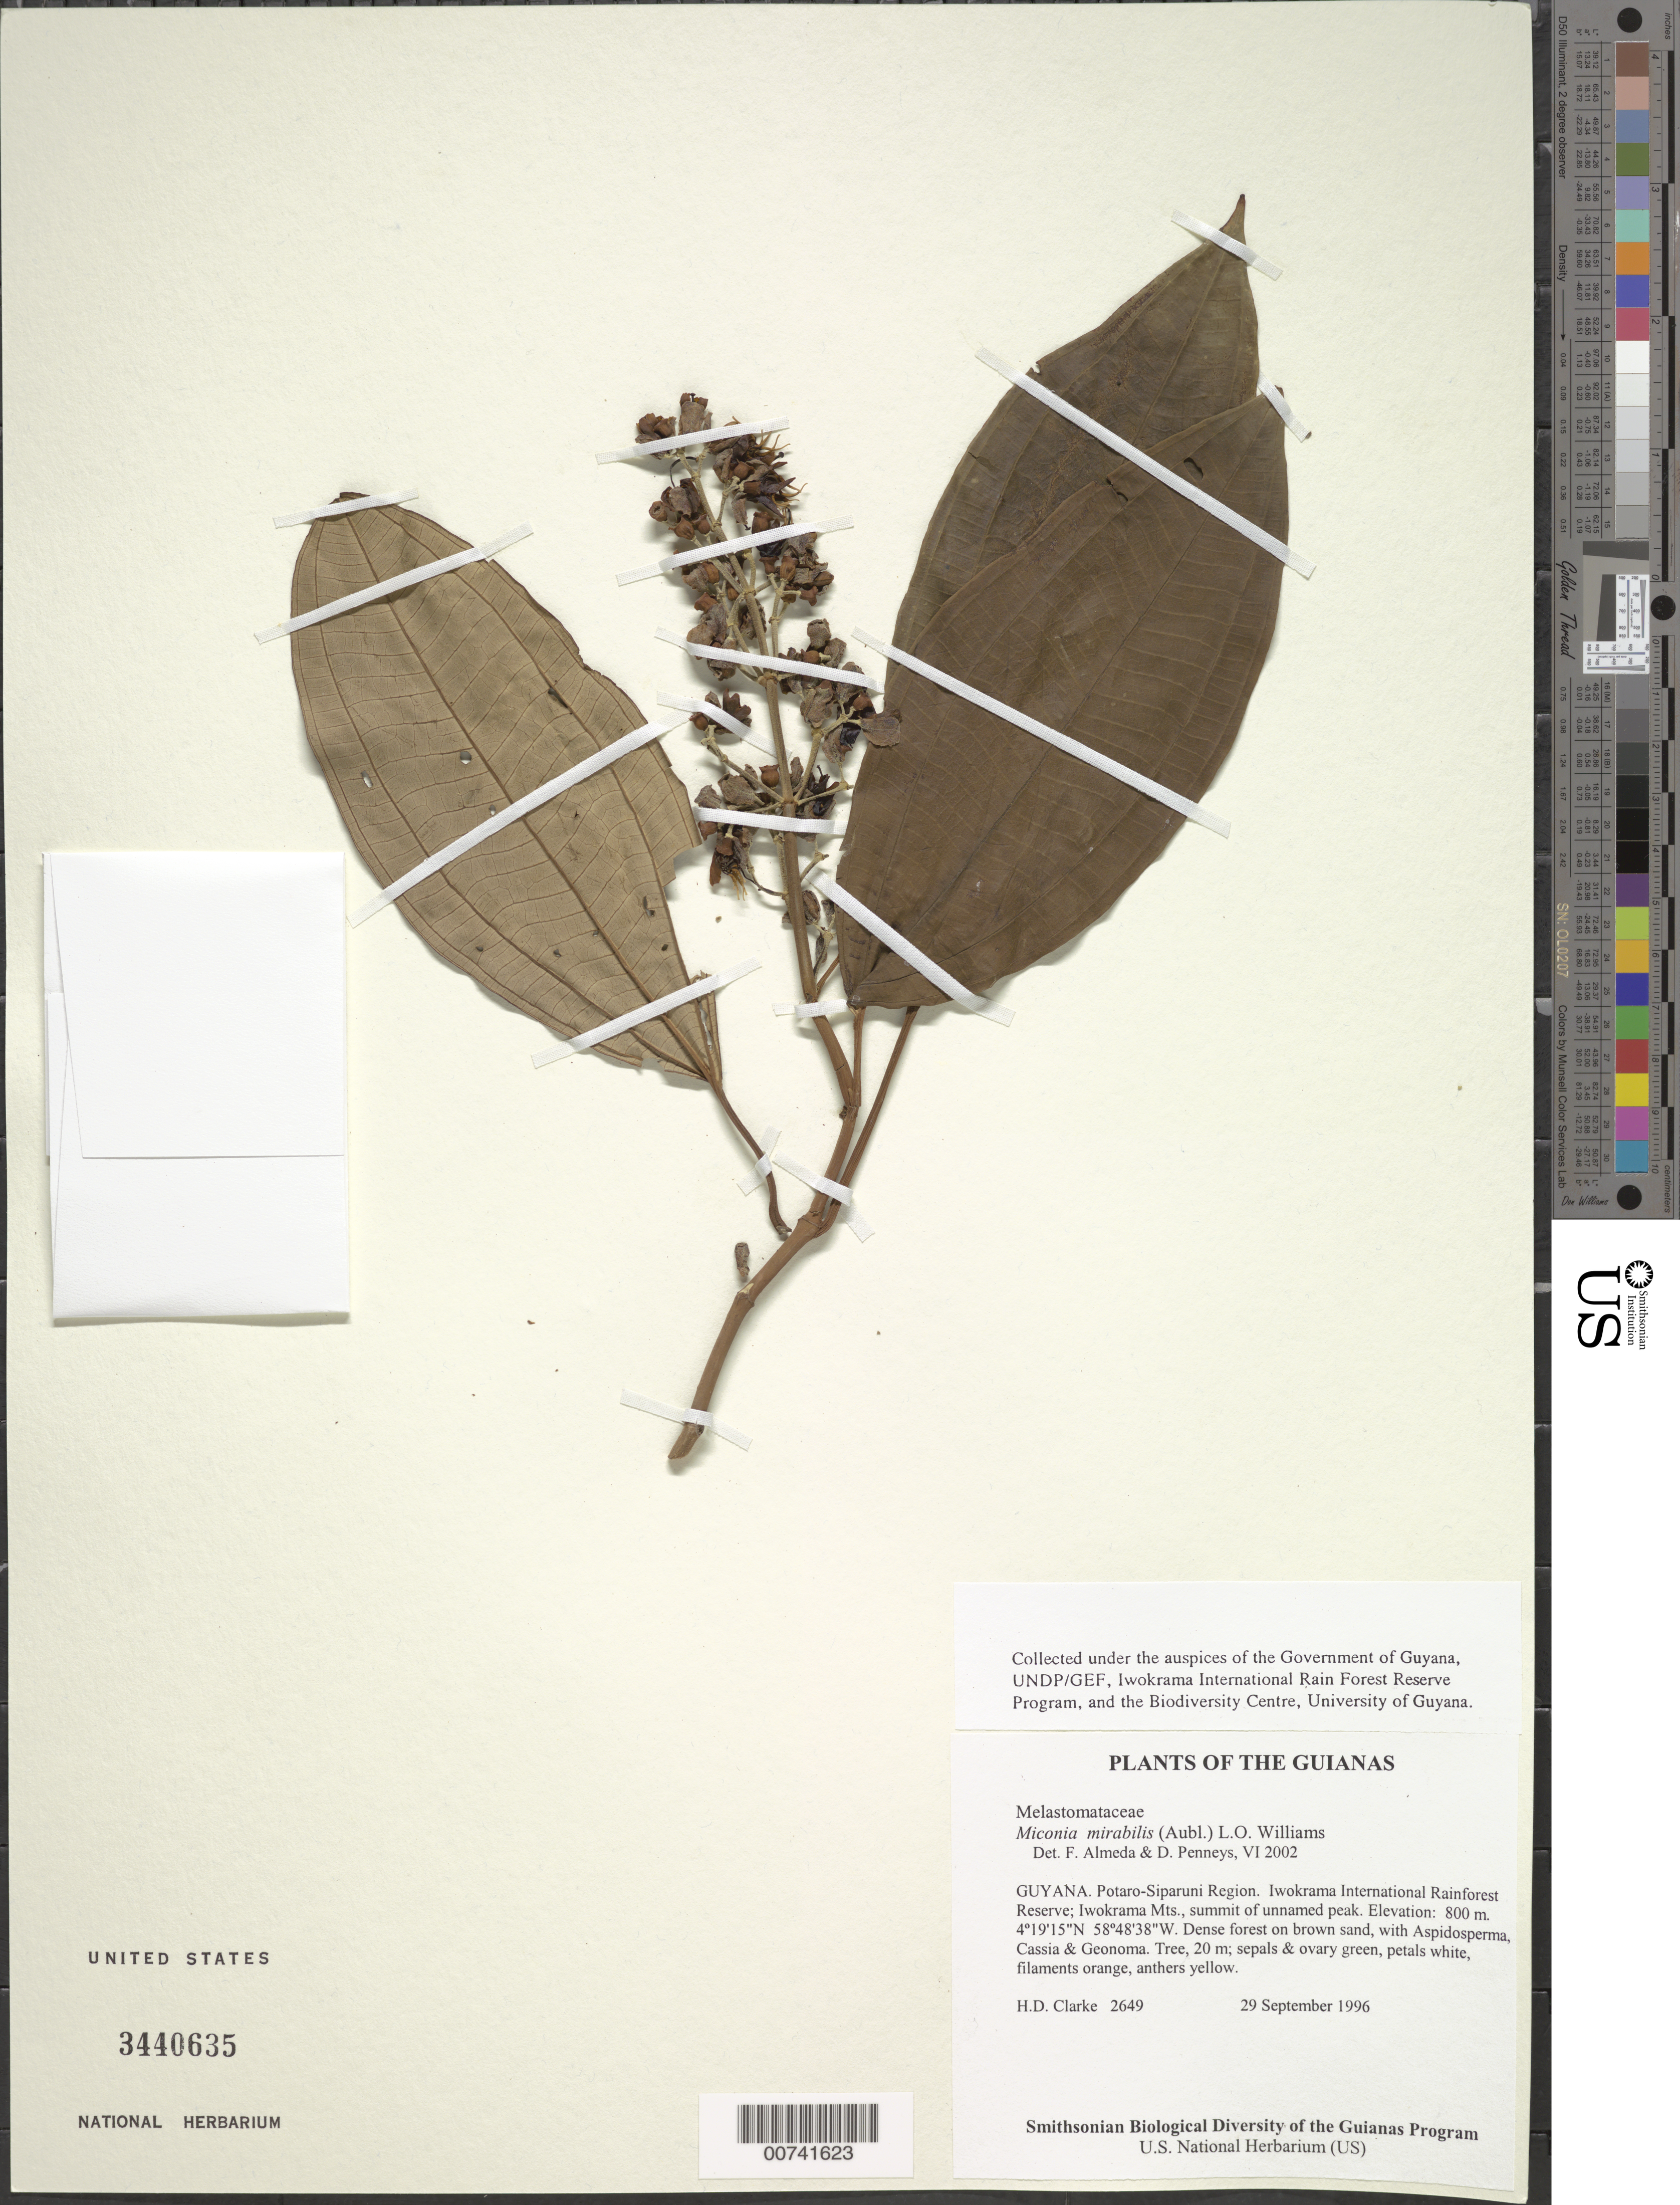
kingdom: Plantae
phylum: Tracheophyta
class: Magnoliopsida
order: Myrtales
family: Melastomataceae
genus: Miconia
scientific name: Miconia mirabilis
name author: (Aubl.) L.O. Williams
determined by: Almeda, F.; Penneys, D. S.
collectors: H. D. Clarke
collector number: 2649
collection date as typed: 29 September 1996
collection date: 1996-09-29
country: Guyana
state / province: Potaro-Siparuni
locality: Iwokrama International Rainforest Reserve; Iwokrama Mts., summit of unnamed peak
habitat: Dense forest on brown sand, with Aspidosperma, Cassia & Geonoma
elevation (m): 800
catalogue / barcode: US 3440635